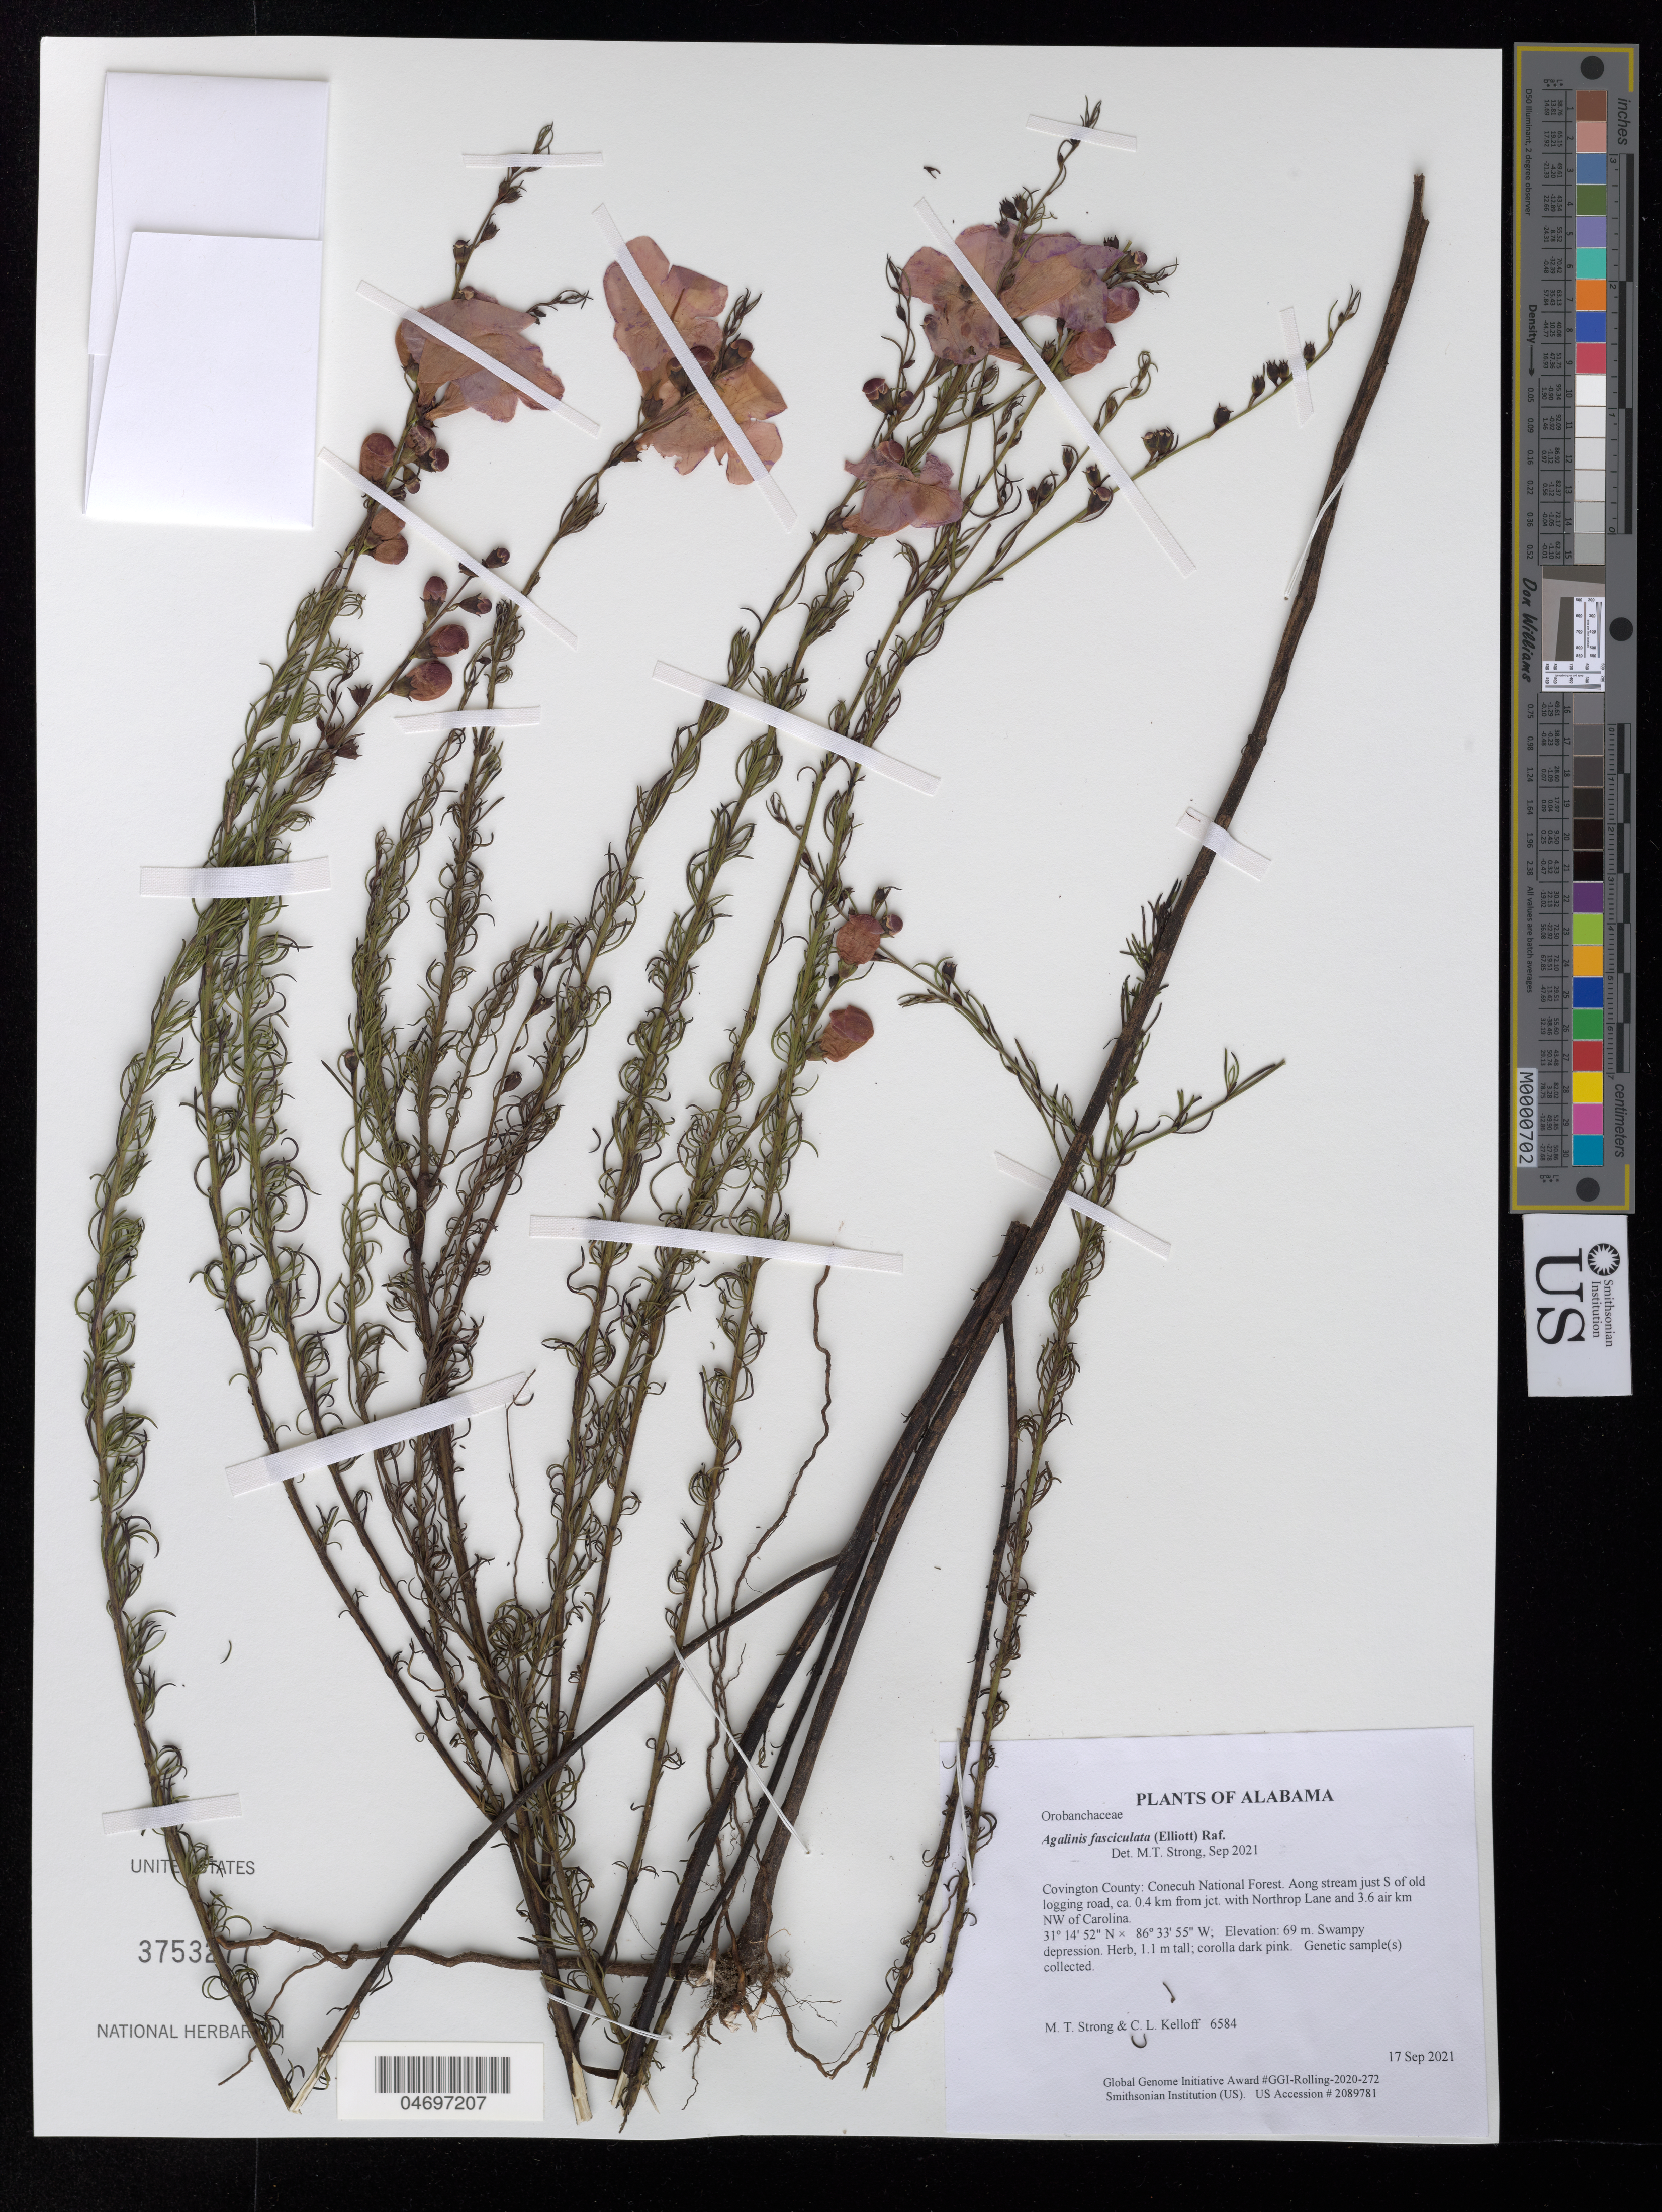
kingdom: Plantae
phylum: Tracheophyta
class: Magnoliopsida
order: Lamiales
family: Orobanchaceae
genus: Agalinis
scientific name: Agalinis fasciculata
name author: (Elliott) Raf.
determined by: Strong, Mark T.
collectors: M. T. Strong & C. L. Kelloff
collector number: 6584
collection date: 2021-09-17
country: United States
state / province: Alabama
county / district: Covington County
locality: Conecuh National Forest. Aong stream just S of old logging road, ca. 0.4 km from jct. with Northrop Lane and 3.6 air km NW of Carolina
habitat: Swampy depression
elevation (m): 69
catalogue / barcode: US 3753277